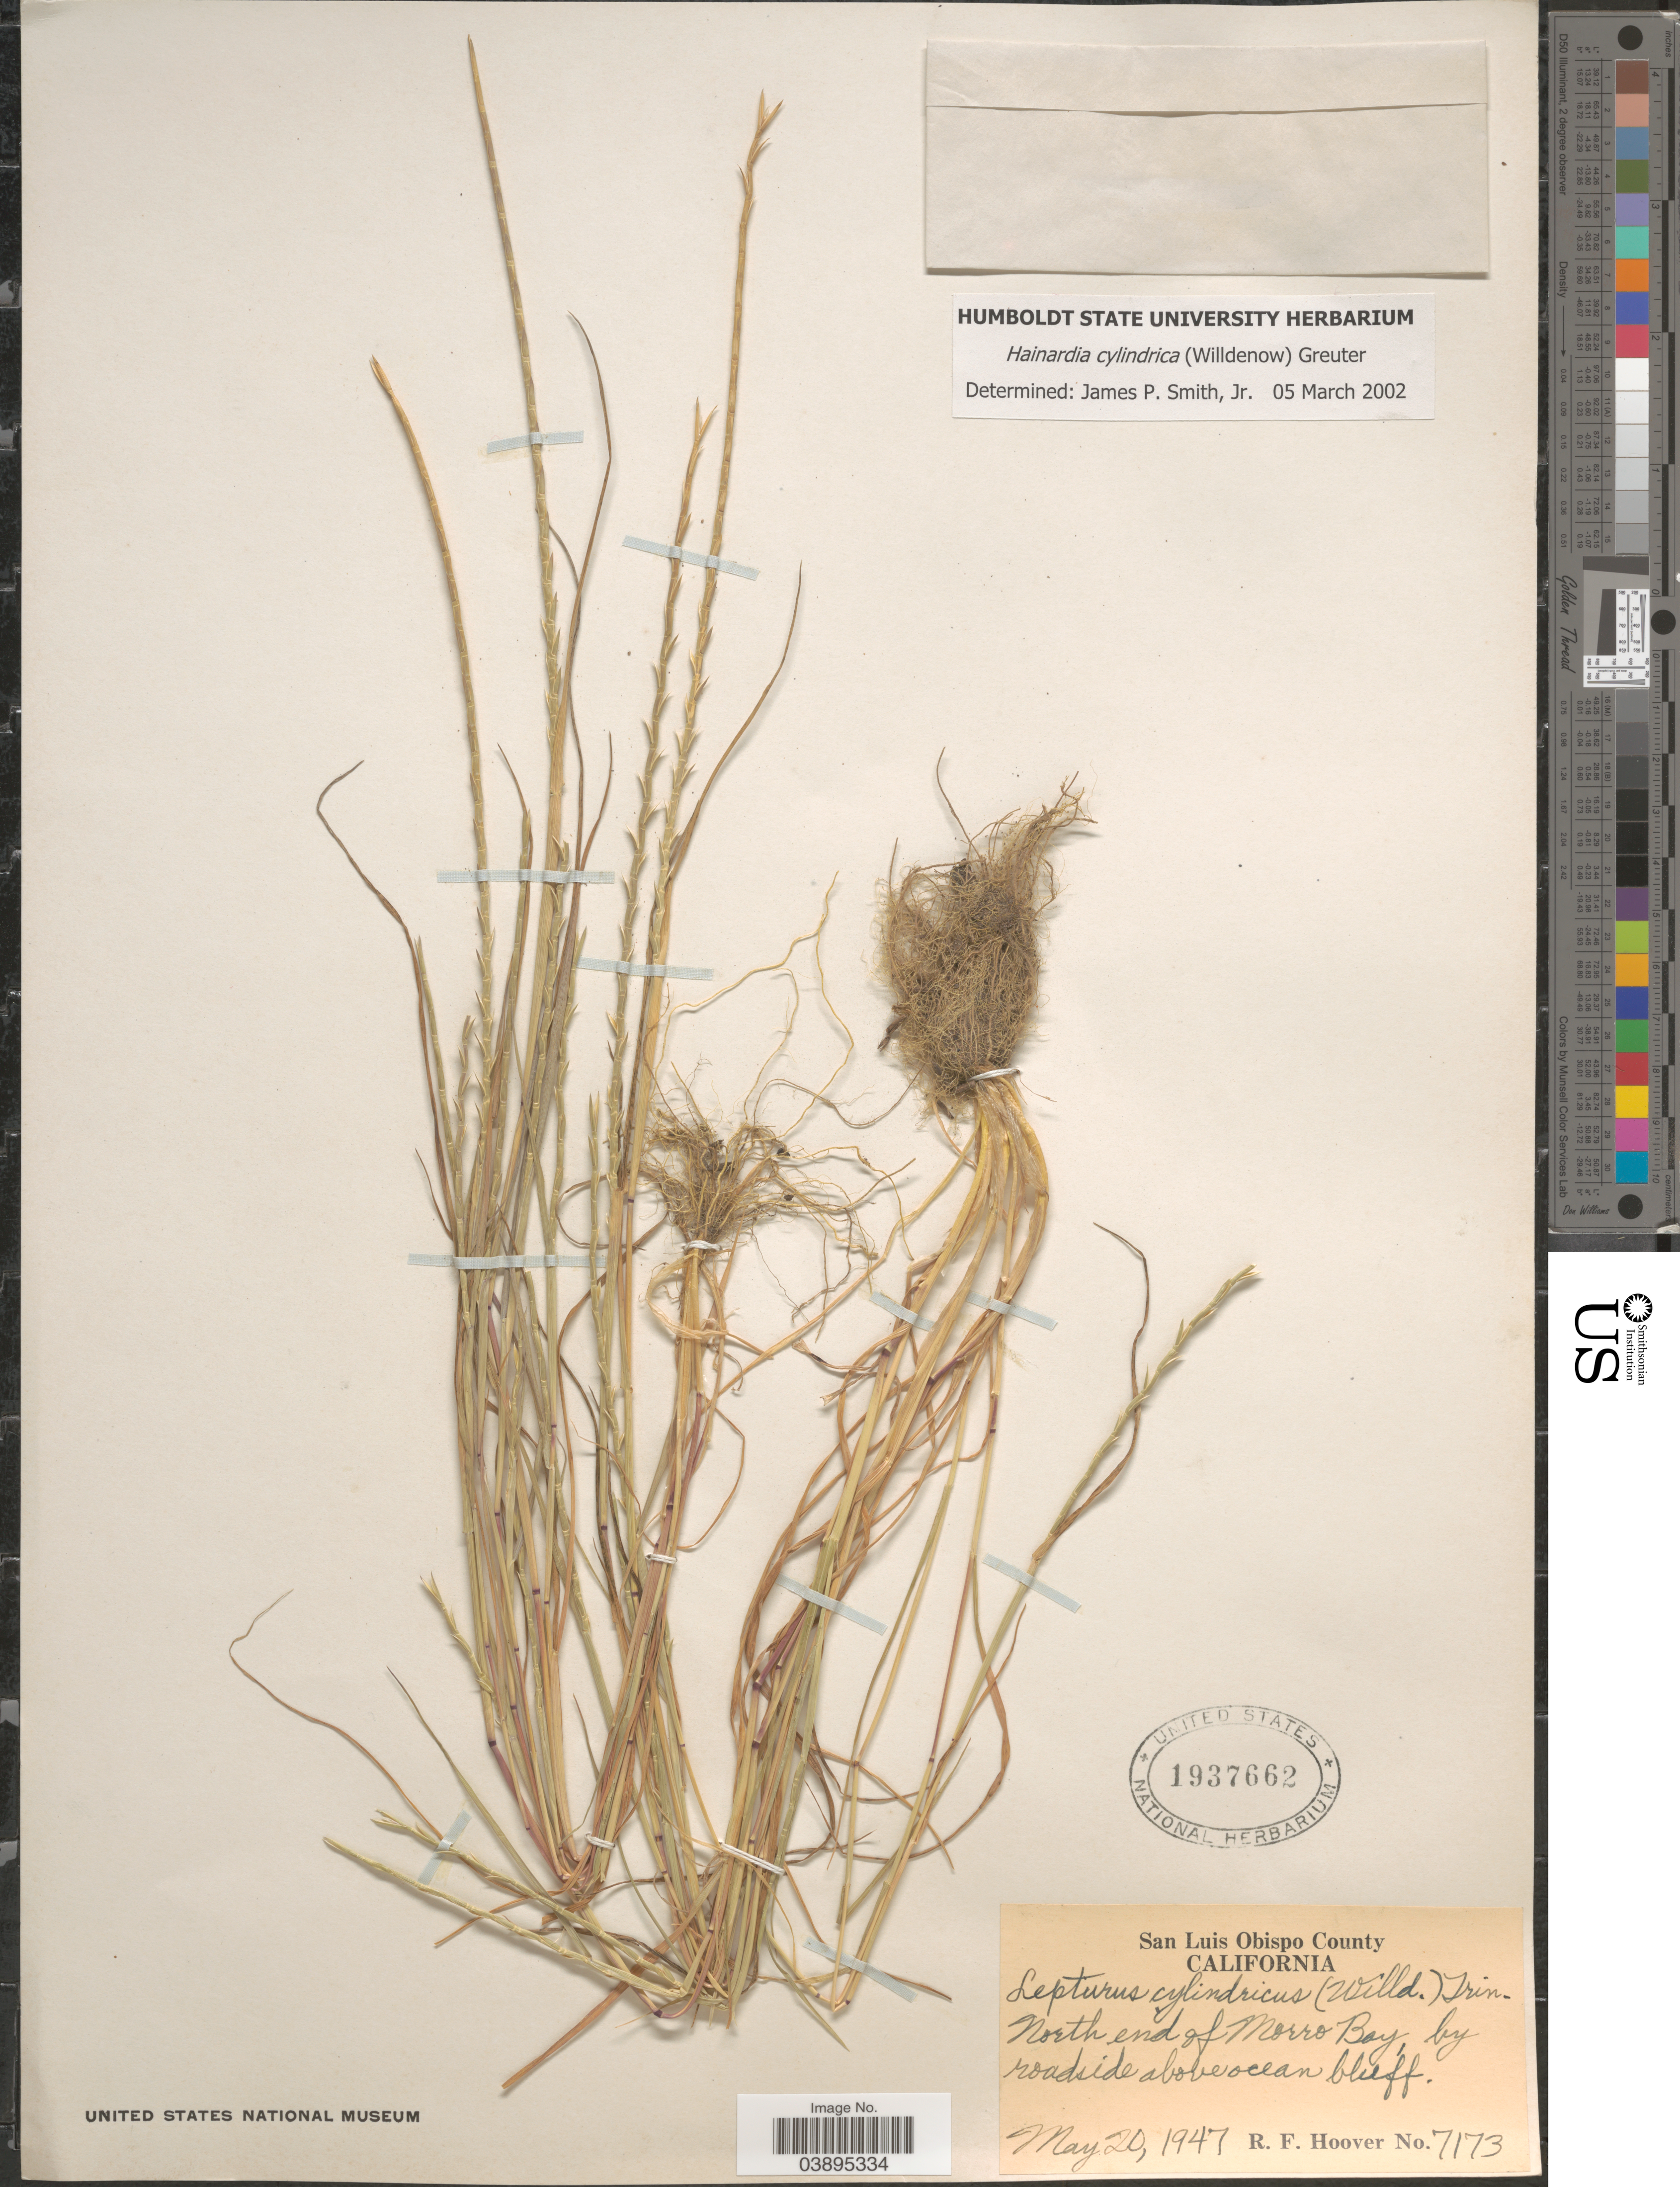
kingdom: Plantae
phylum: Tracheophyta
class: Liliopsida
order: Poales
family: Poaceae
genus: Hainardia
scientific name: Hainardia cylindrica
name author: (Willd.) Greuter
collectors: R. F. Hoover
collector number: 7173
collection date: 1947-05-20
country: United States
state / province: California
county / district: San Luis Obispo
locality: San Luis Obispo County. North end of Morro Bay.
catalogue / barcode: US 1937662